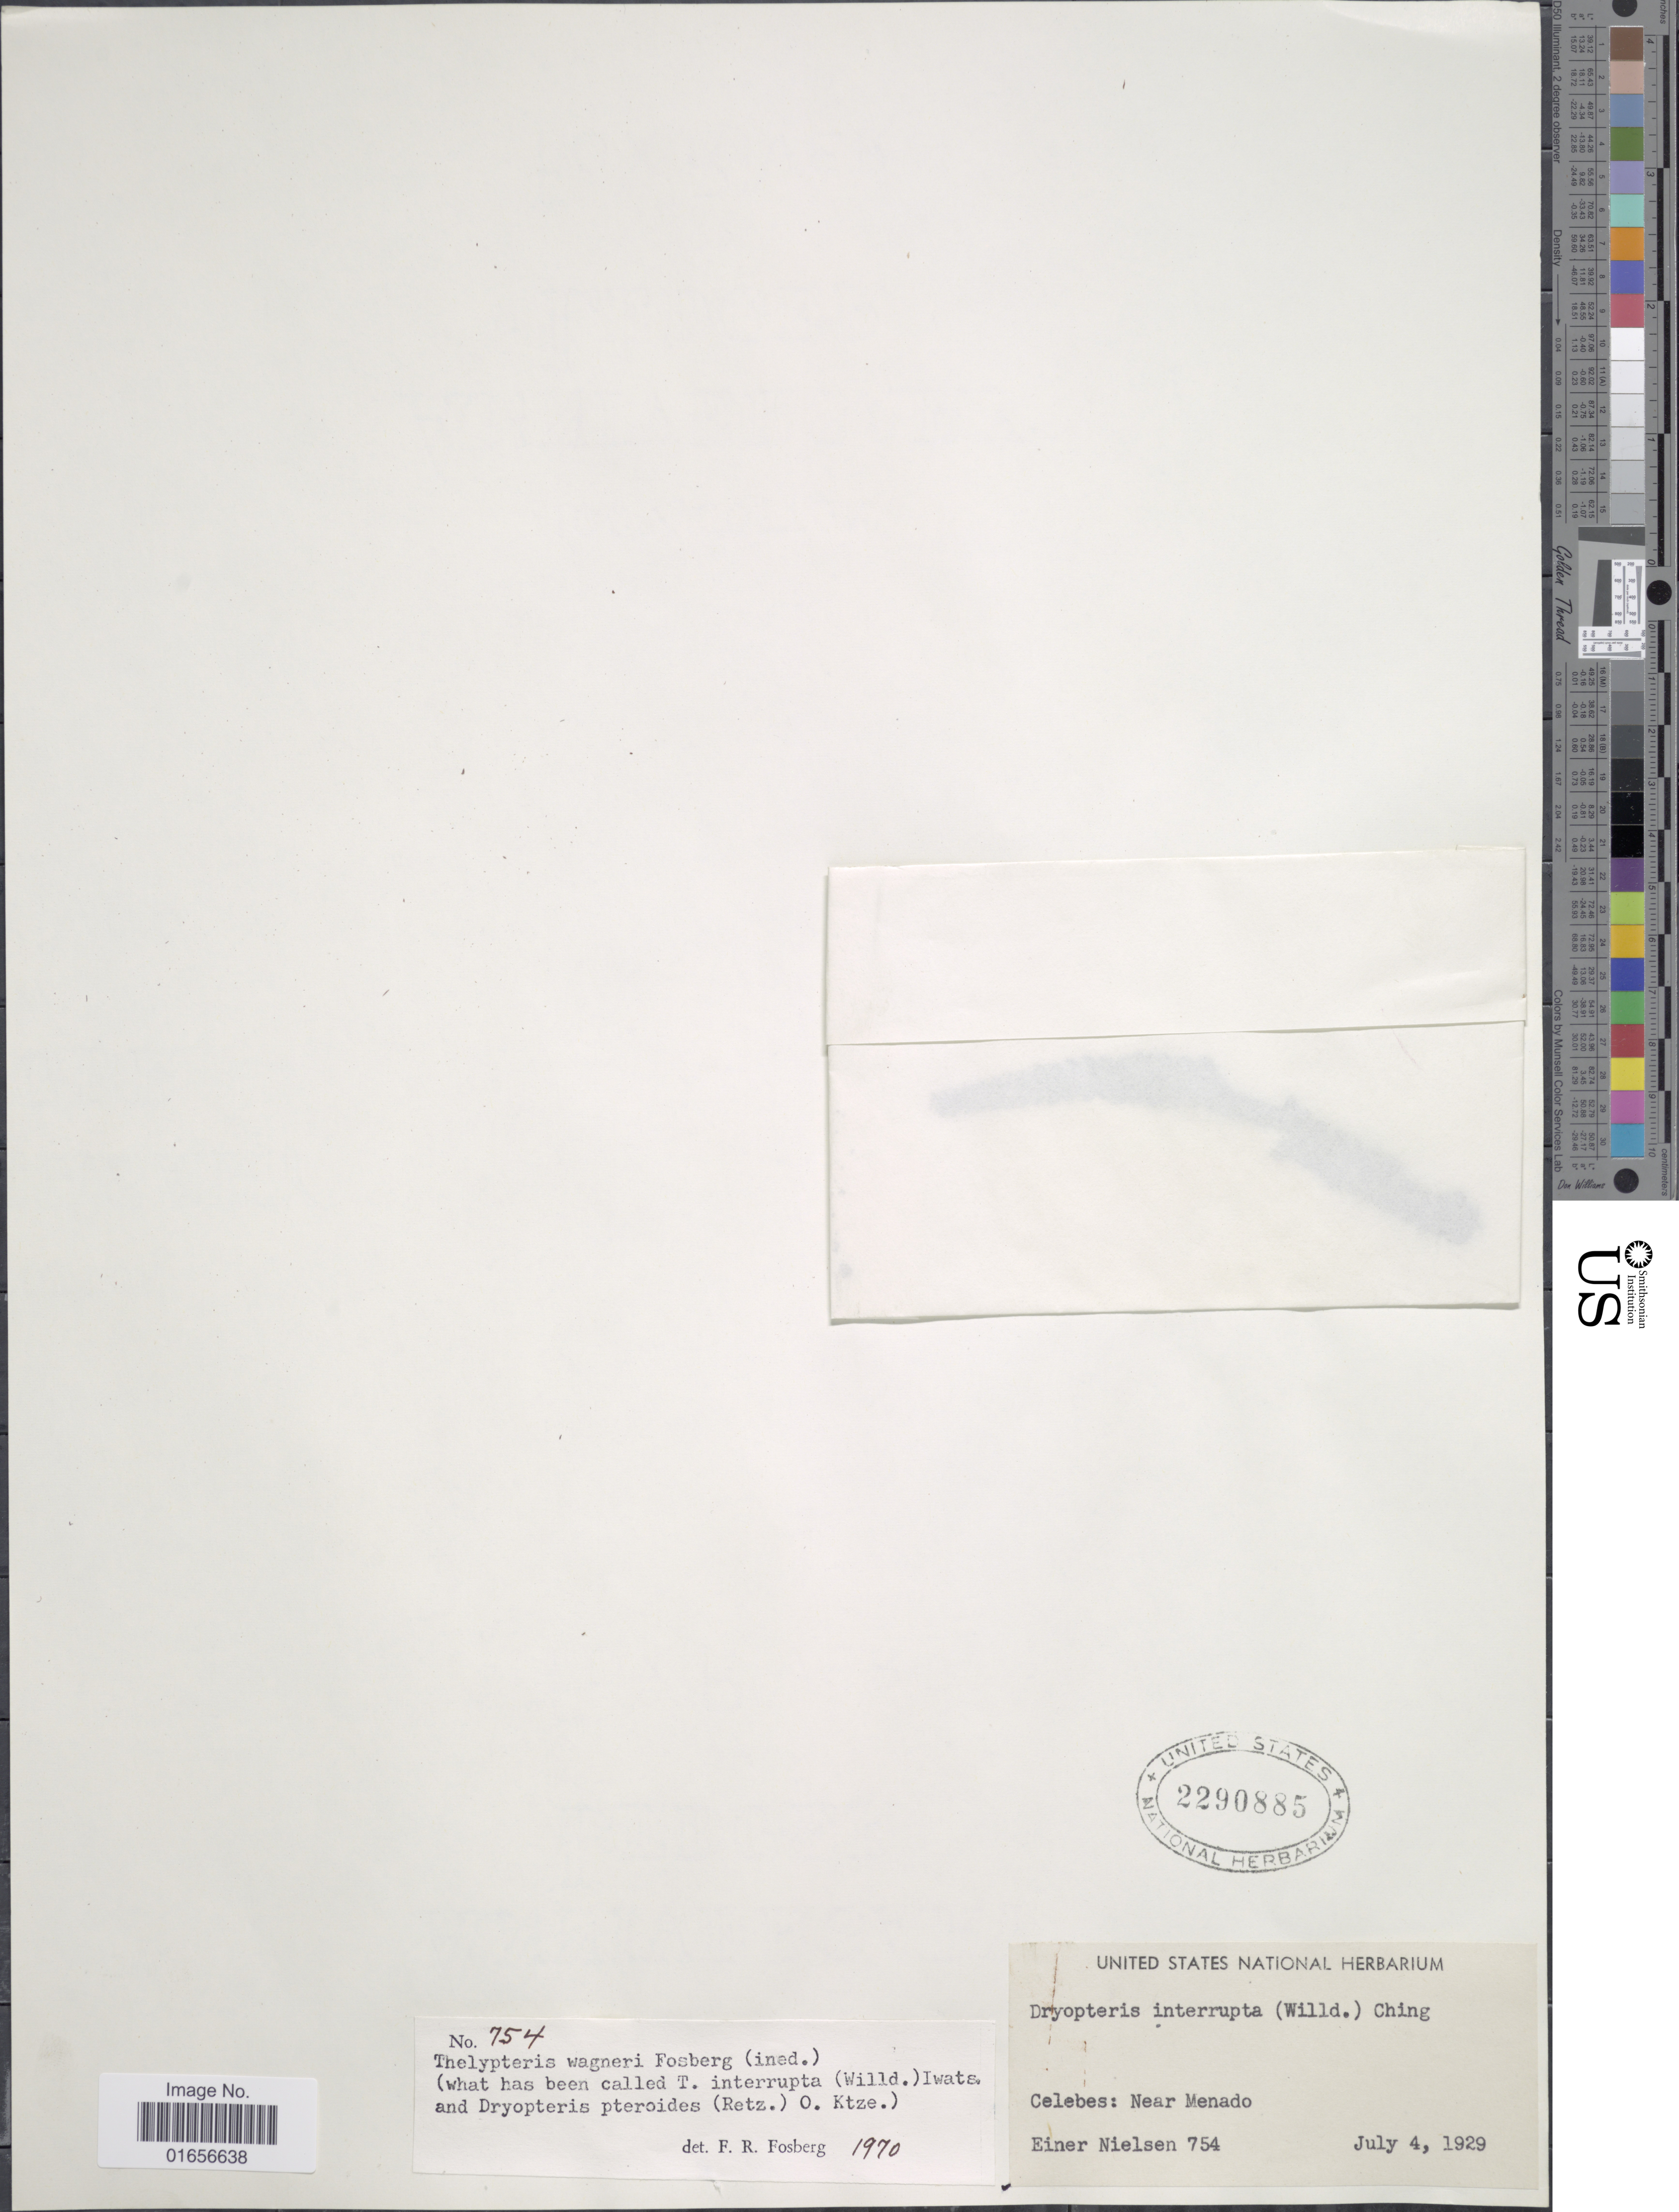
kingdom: Plantae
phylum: Tracheophyta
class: Polypodiopsida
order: Polypodiales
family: Thelypteridaceae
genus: Amphineuron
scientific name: Amphineuron terminans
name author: (J. Sm. ex Hook.) Holttum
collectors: E. Nielsen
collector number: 754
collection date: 1929-07-04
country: Indonesia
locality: Celebes, near Menado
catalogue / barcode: US 2290885